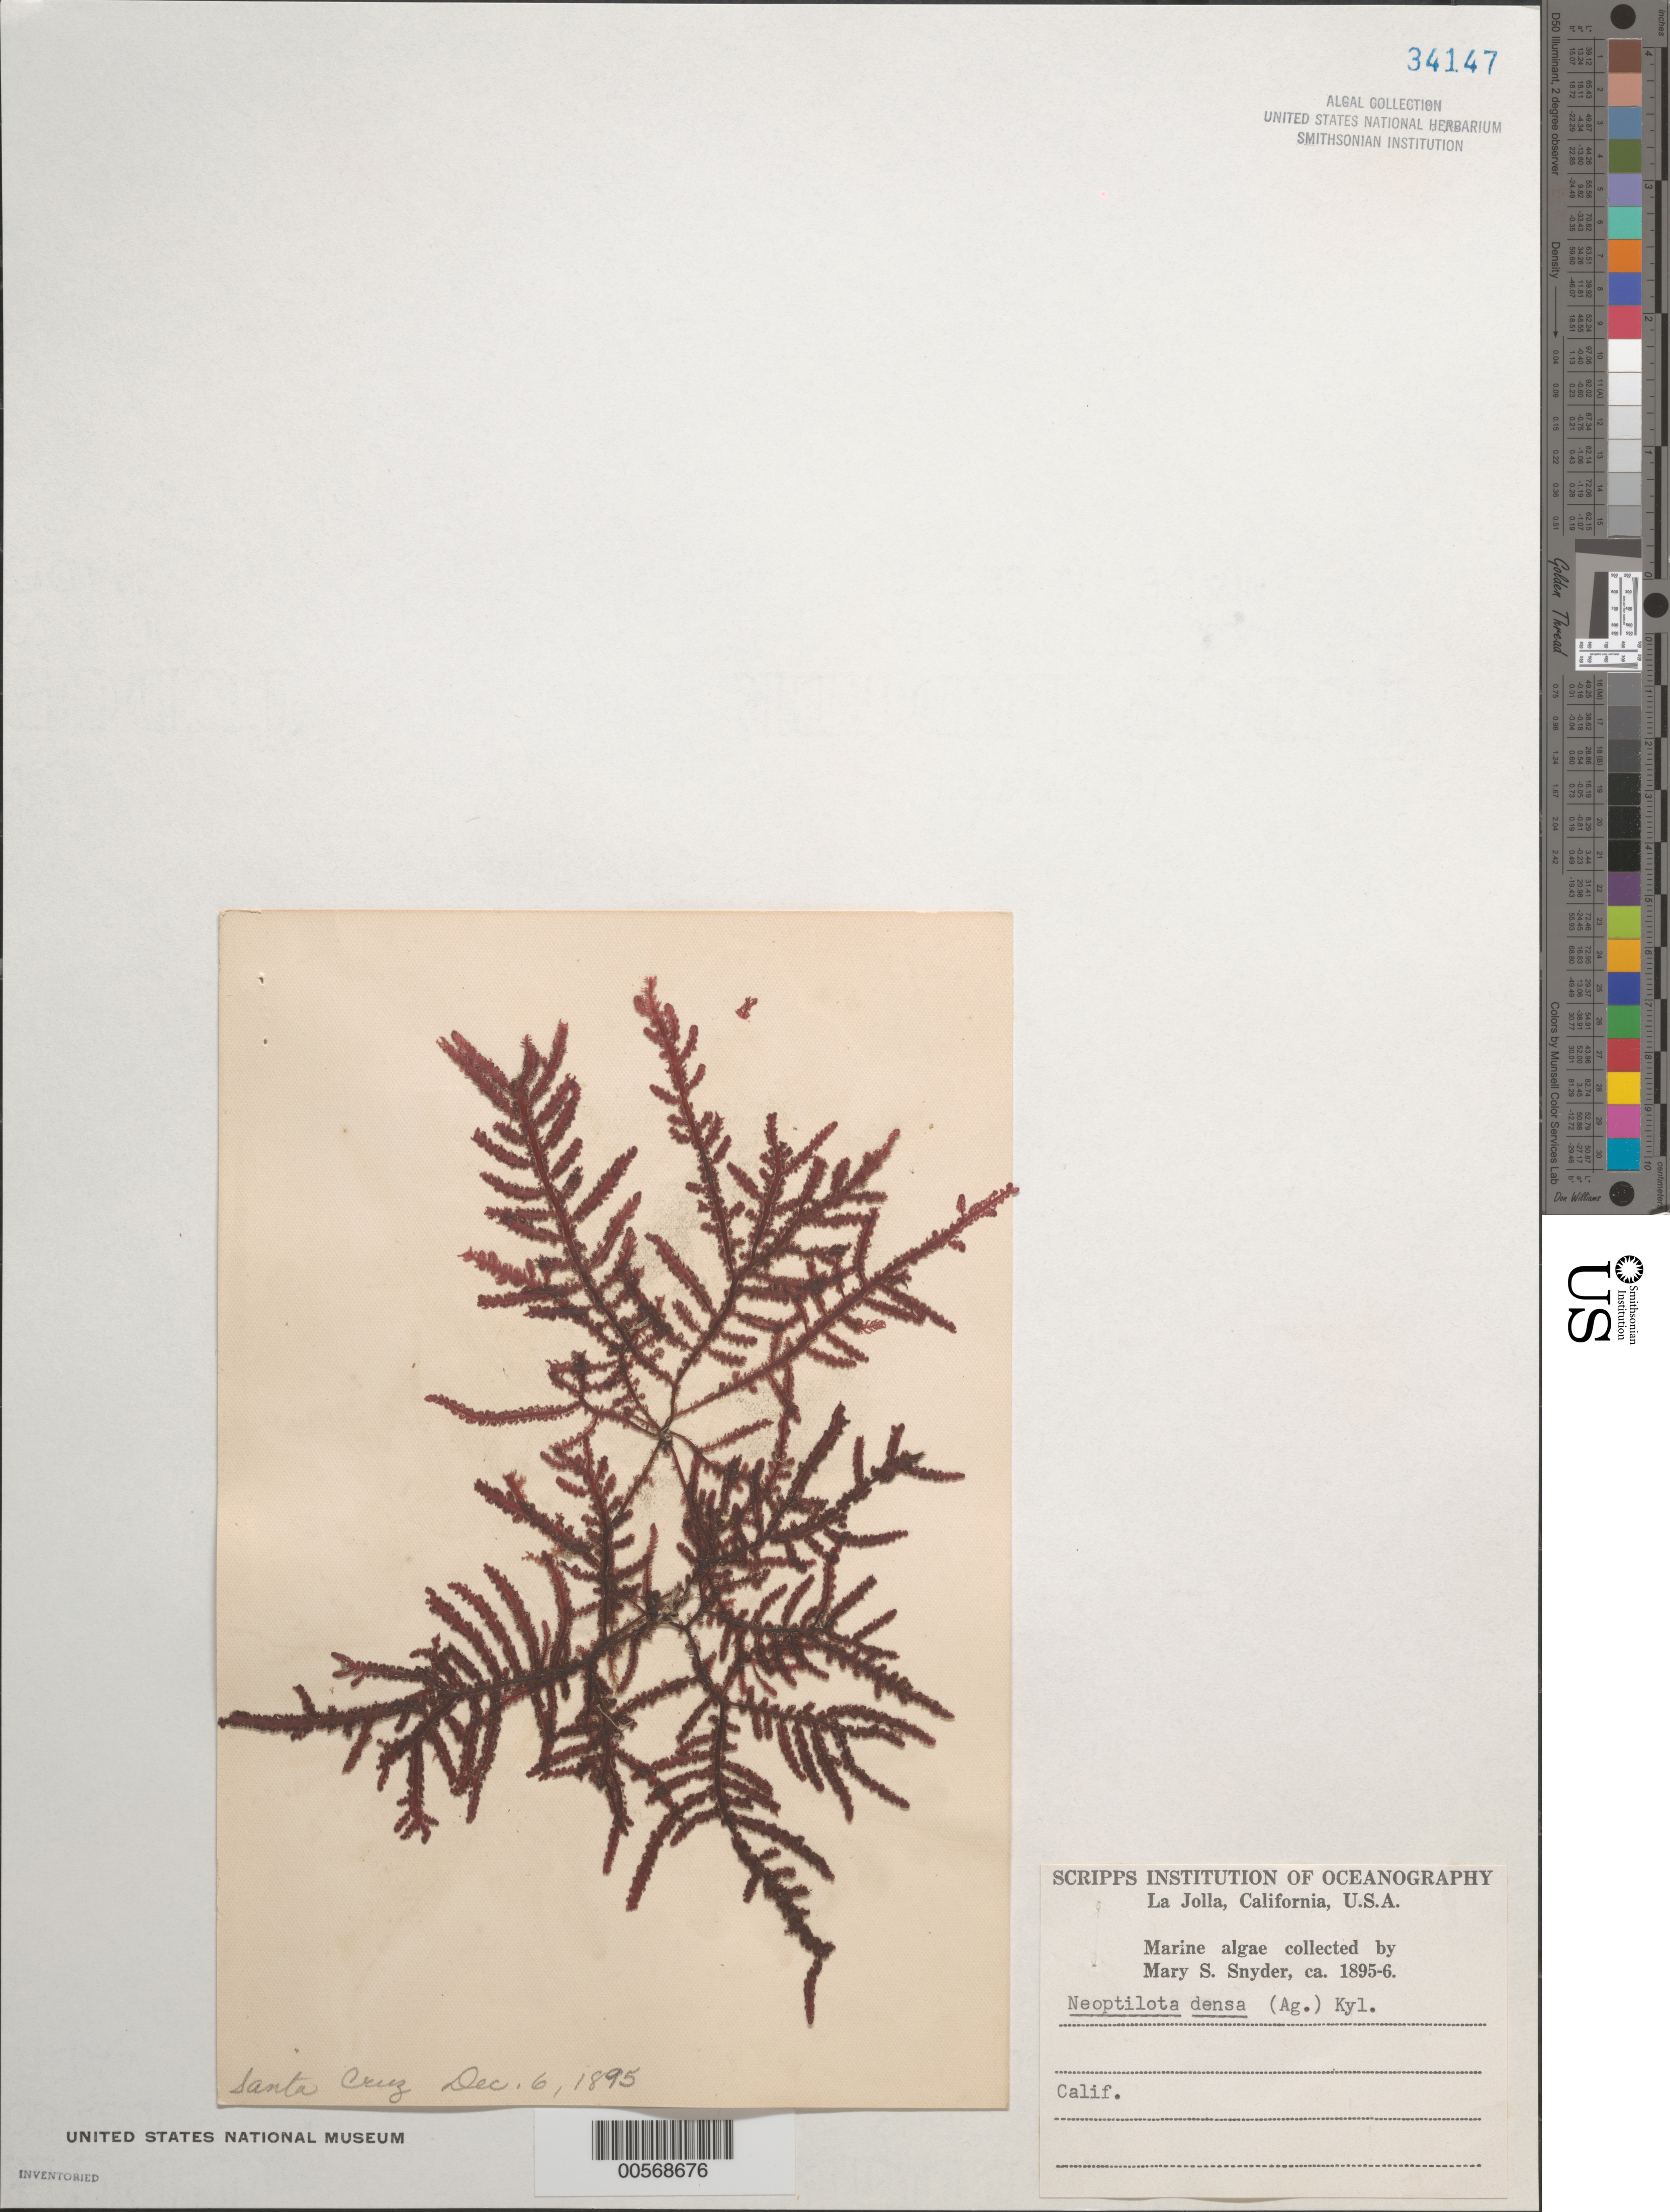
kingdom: Plantae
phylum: Rhodophyta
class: Florideophyceae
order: Ceramiales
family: Wrangeliaceae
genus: Ptilota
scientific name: Ptilota densa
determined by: Algae name updating Project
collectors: M. Snyder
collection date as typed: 06 Dec 1895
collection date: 1895-12-06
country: United States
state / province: California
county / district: Santa Cruz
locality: Santa Cruz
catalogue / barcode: US 34147